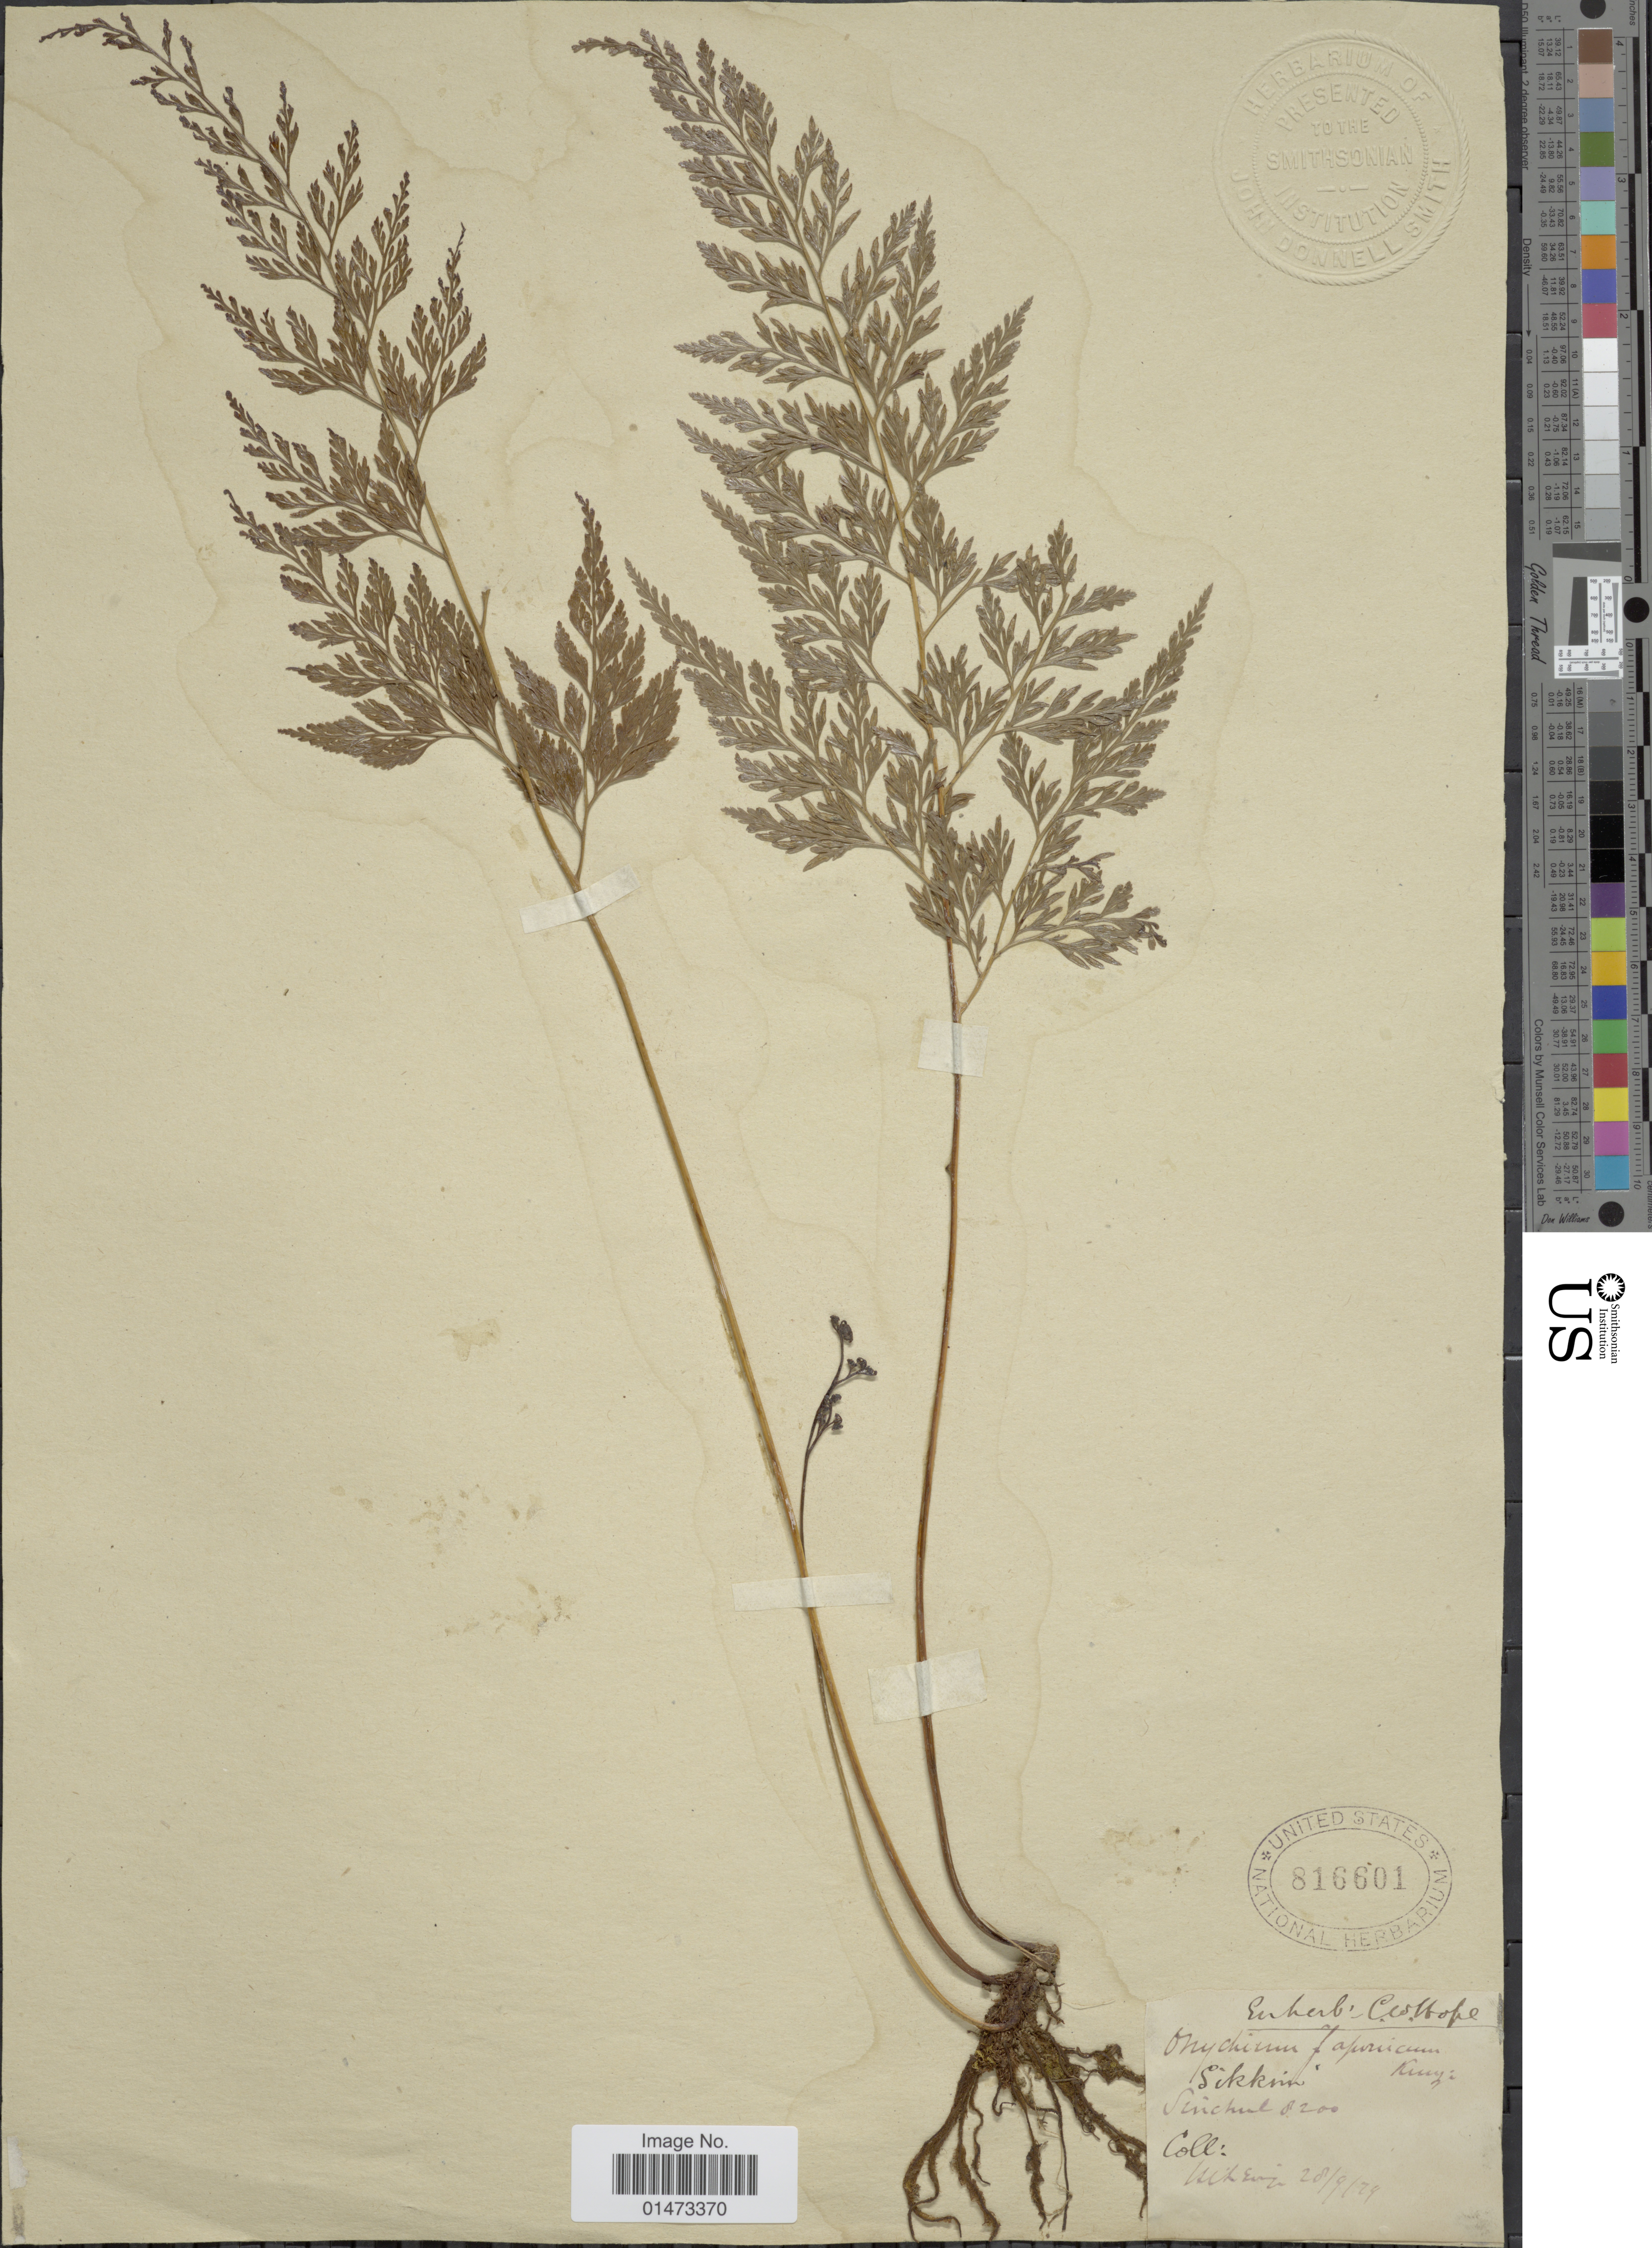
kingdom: Plantae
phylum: Tracheophyta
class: Polypodiopsida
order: Polypodiales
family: Pteridaceae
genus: Onychium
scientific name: Onychium contiguum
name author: Wall. ex C. Hope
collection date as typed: Transcribed d/m/y: 28/9/29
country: India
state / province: Sikkim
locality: Sinchul.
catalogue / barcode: US 816601